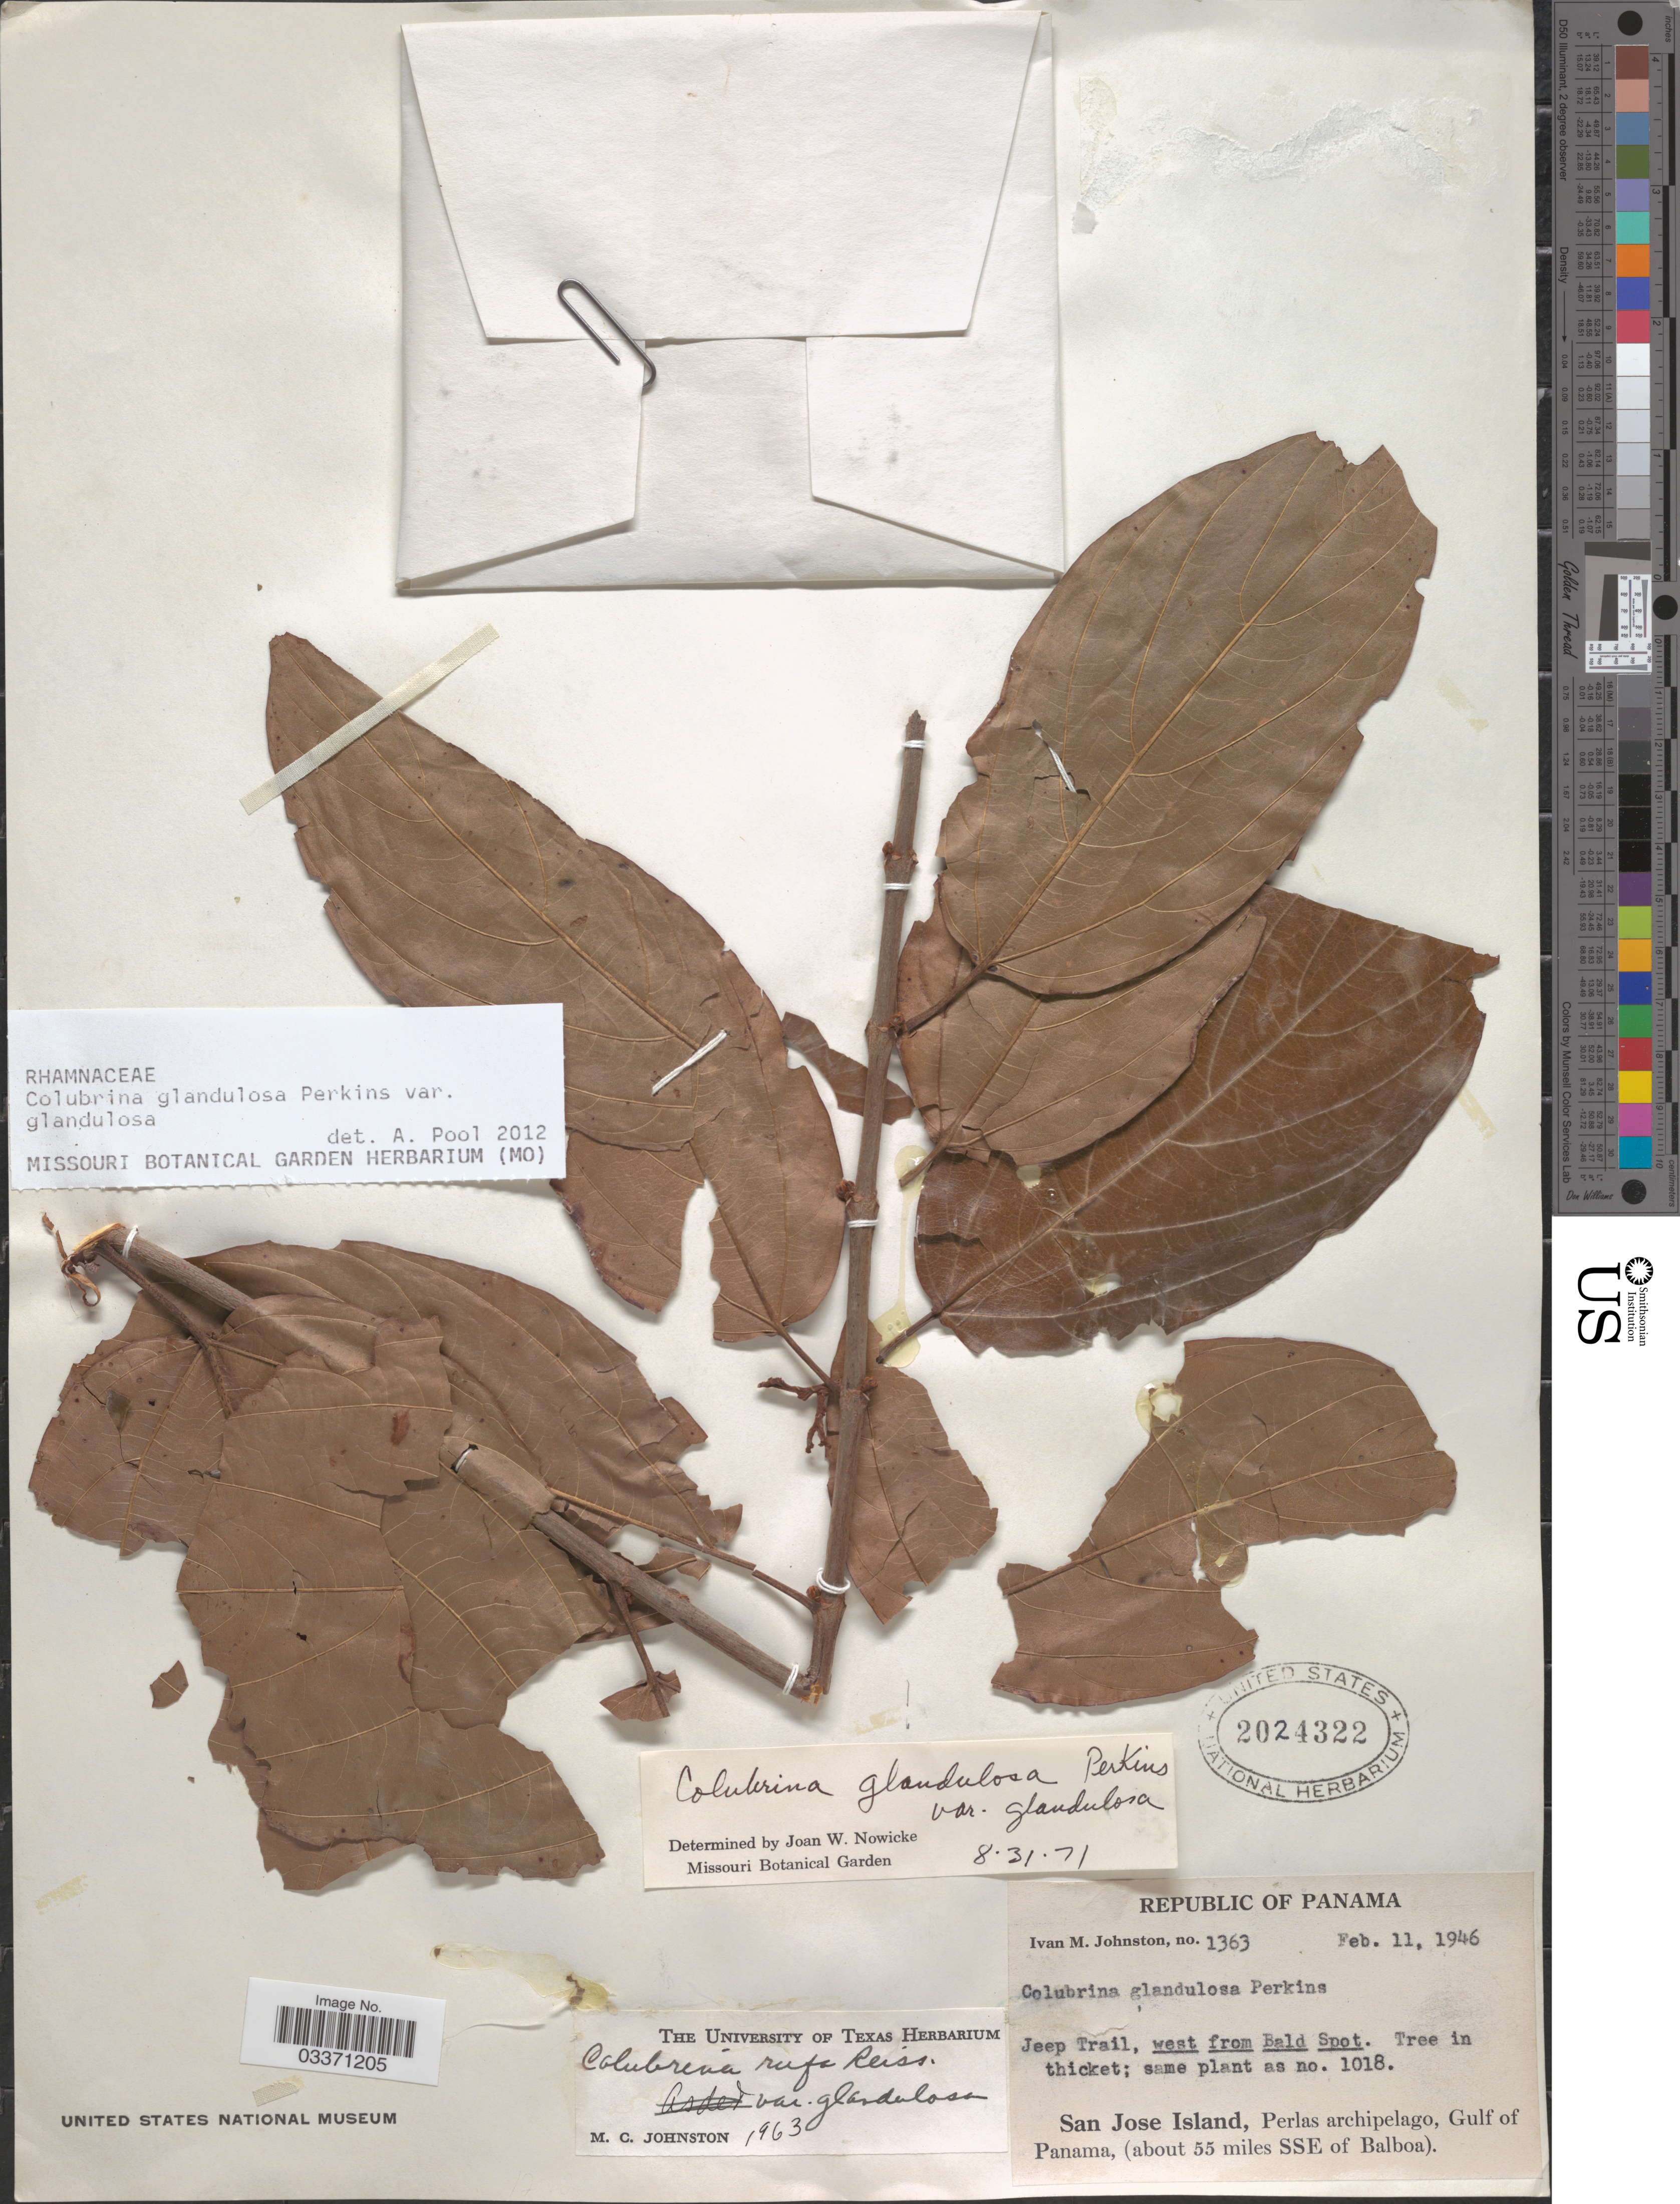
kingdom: Plantae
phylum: Tracheophyta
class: Magnoliopsida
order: Rosales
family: Rhamnaceae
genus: Colubrina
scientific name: Colubrina glandulosa var. glandulosa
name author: Perkins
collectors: I.M. Johnston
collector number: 1363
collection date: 1946-02-11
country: Panama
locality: Jeep Trail, west from Bald Spot, San Jose Island, Perlas archipelago, Gulf of Panama, (about 55 miles SSE of Balboa).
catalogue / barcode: US 2024322